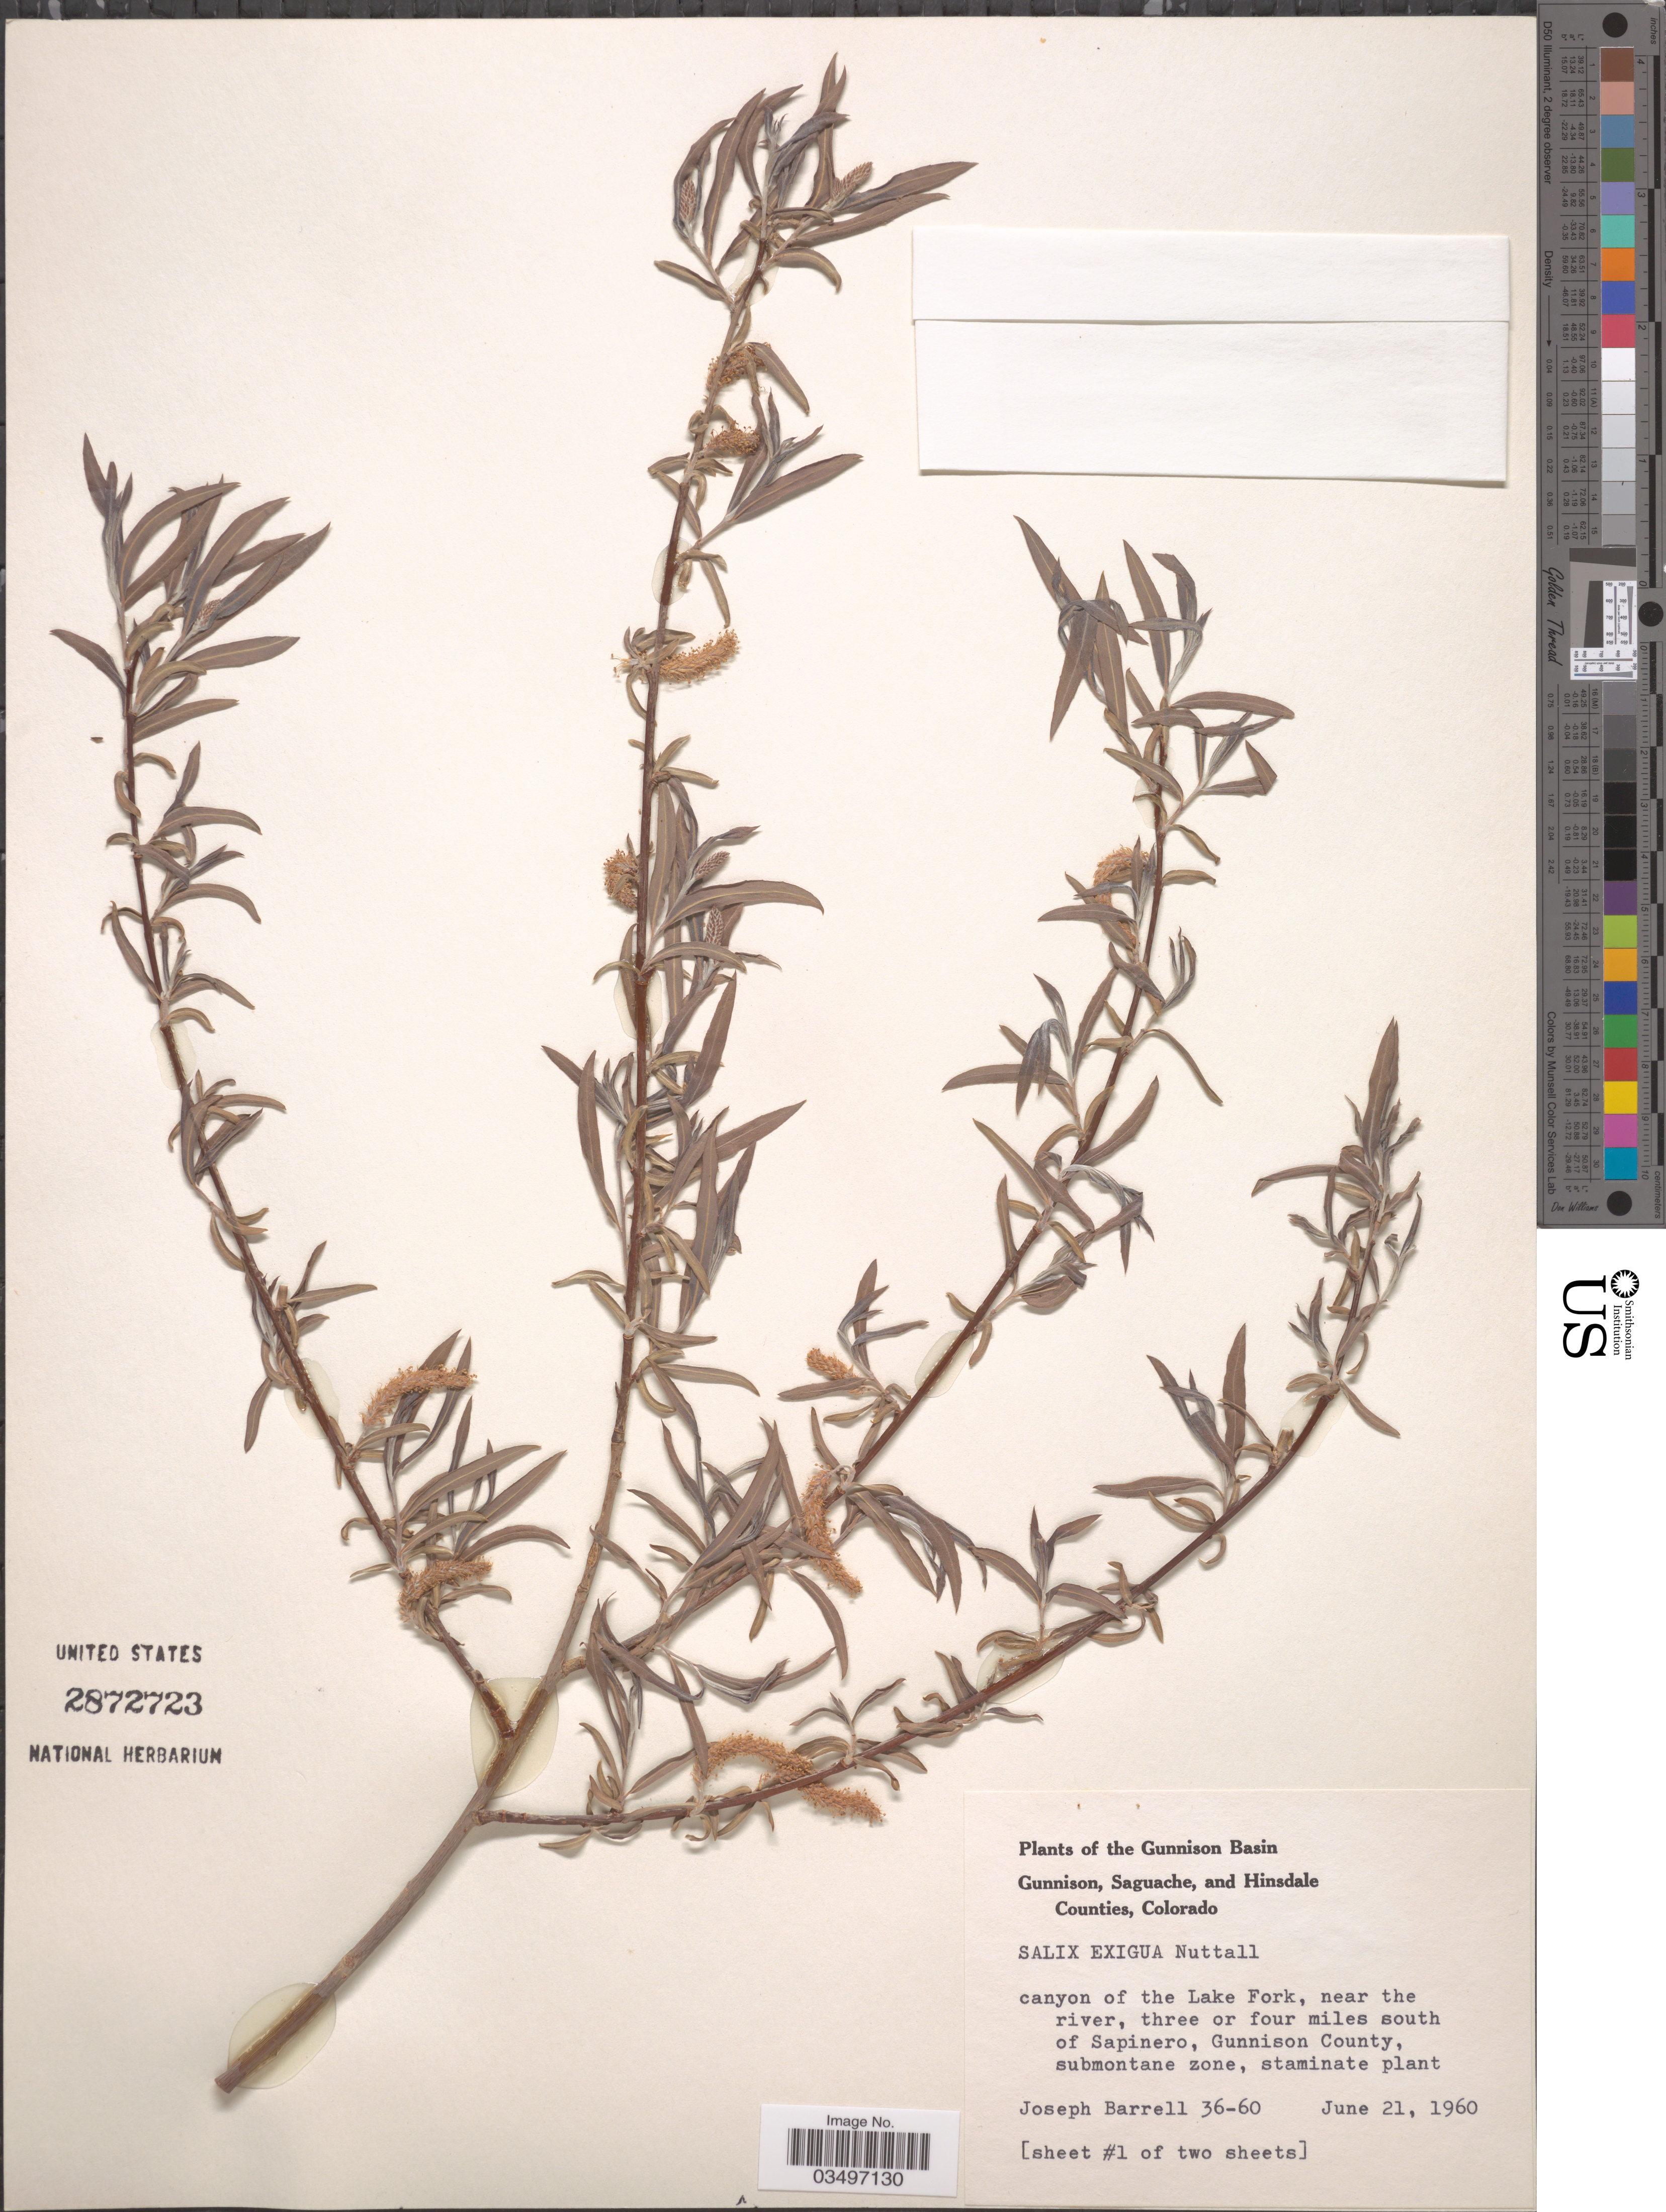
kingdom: Plantae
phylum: Tracheophyta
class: Magnoliopsida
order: Malpighiales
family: Salicaceae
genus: Salix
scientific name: Salix exigua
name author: Nutt.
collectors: J. Barrell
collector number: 36-60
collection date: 1960-06-21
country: United States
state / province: Colorado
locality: The Gunnison Basin. Canyon of the Lake Fork, near the river, three or four miles south of Sapinero, Gunnison County, submontane zone.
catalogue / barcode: US 2872723